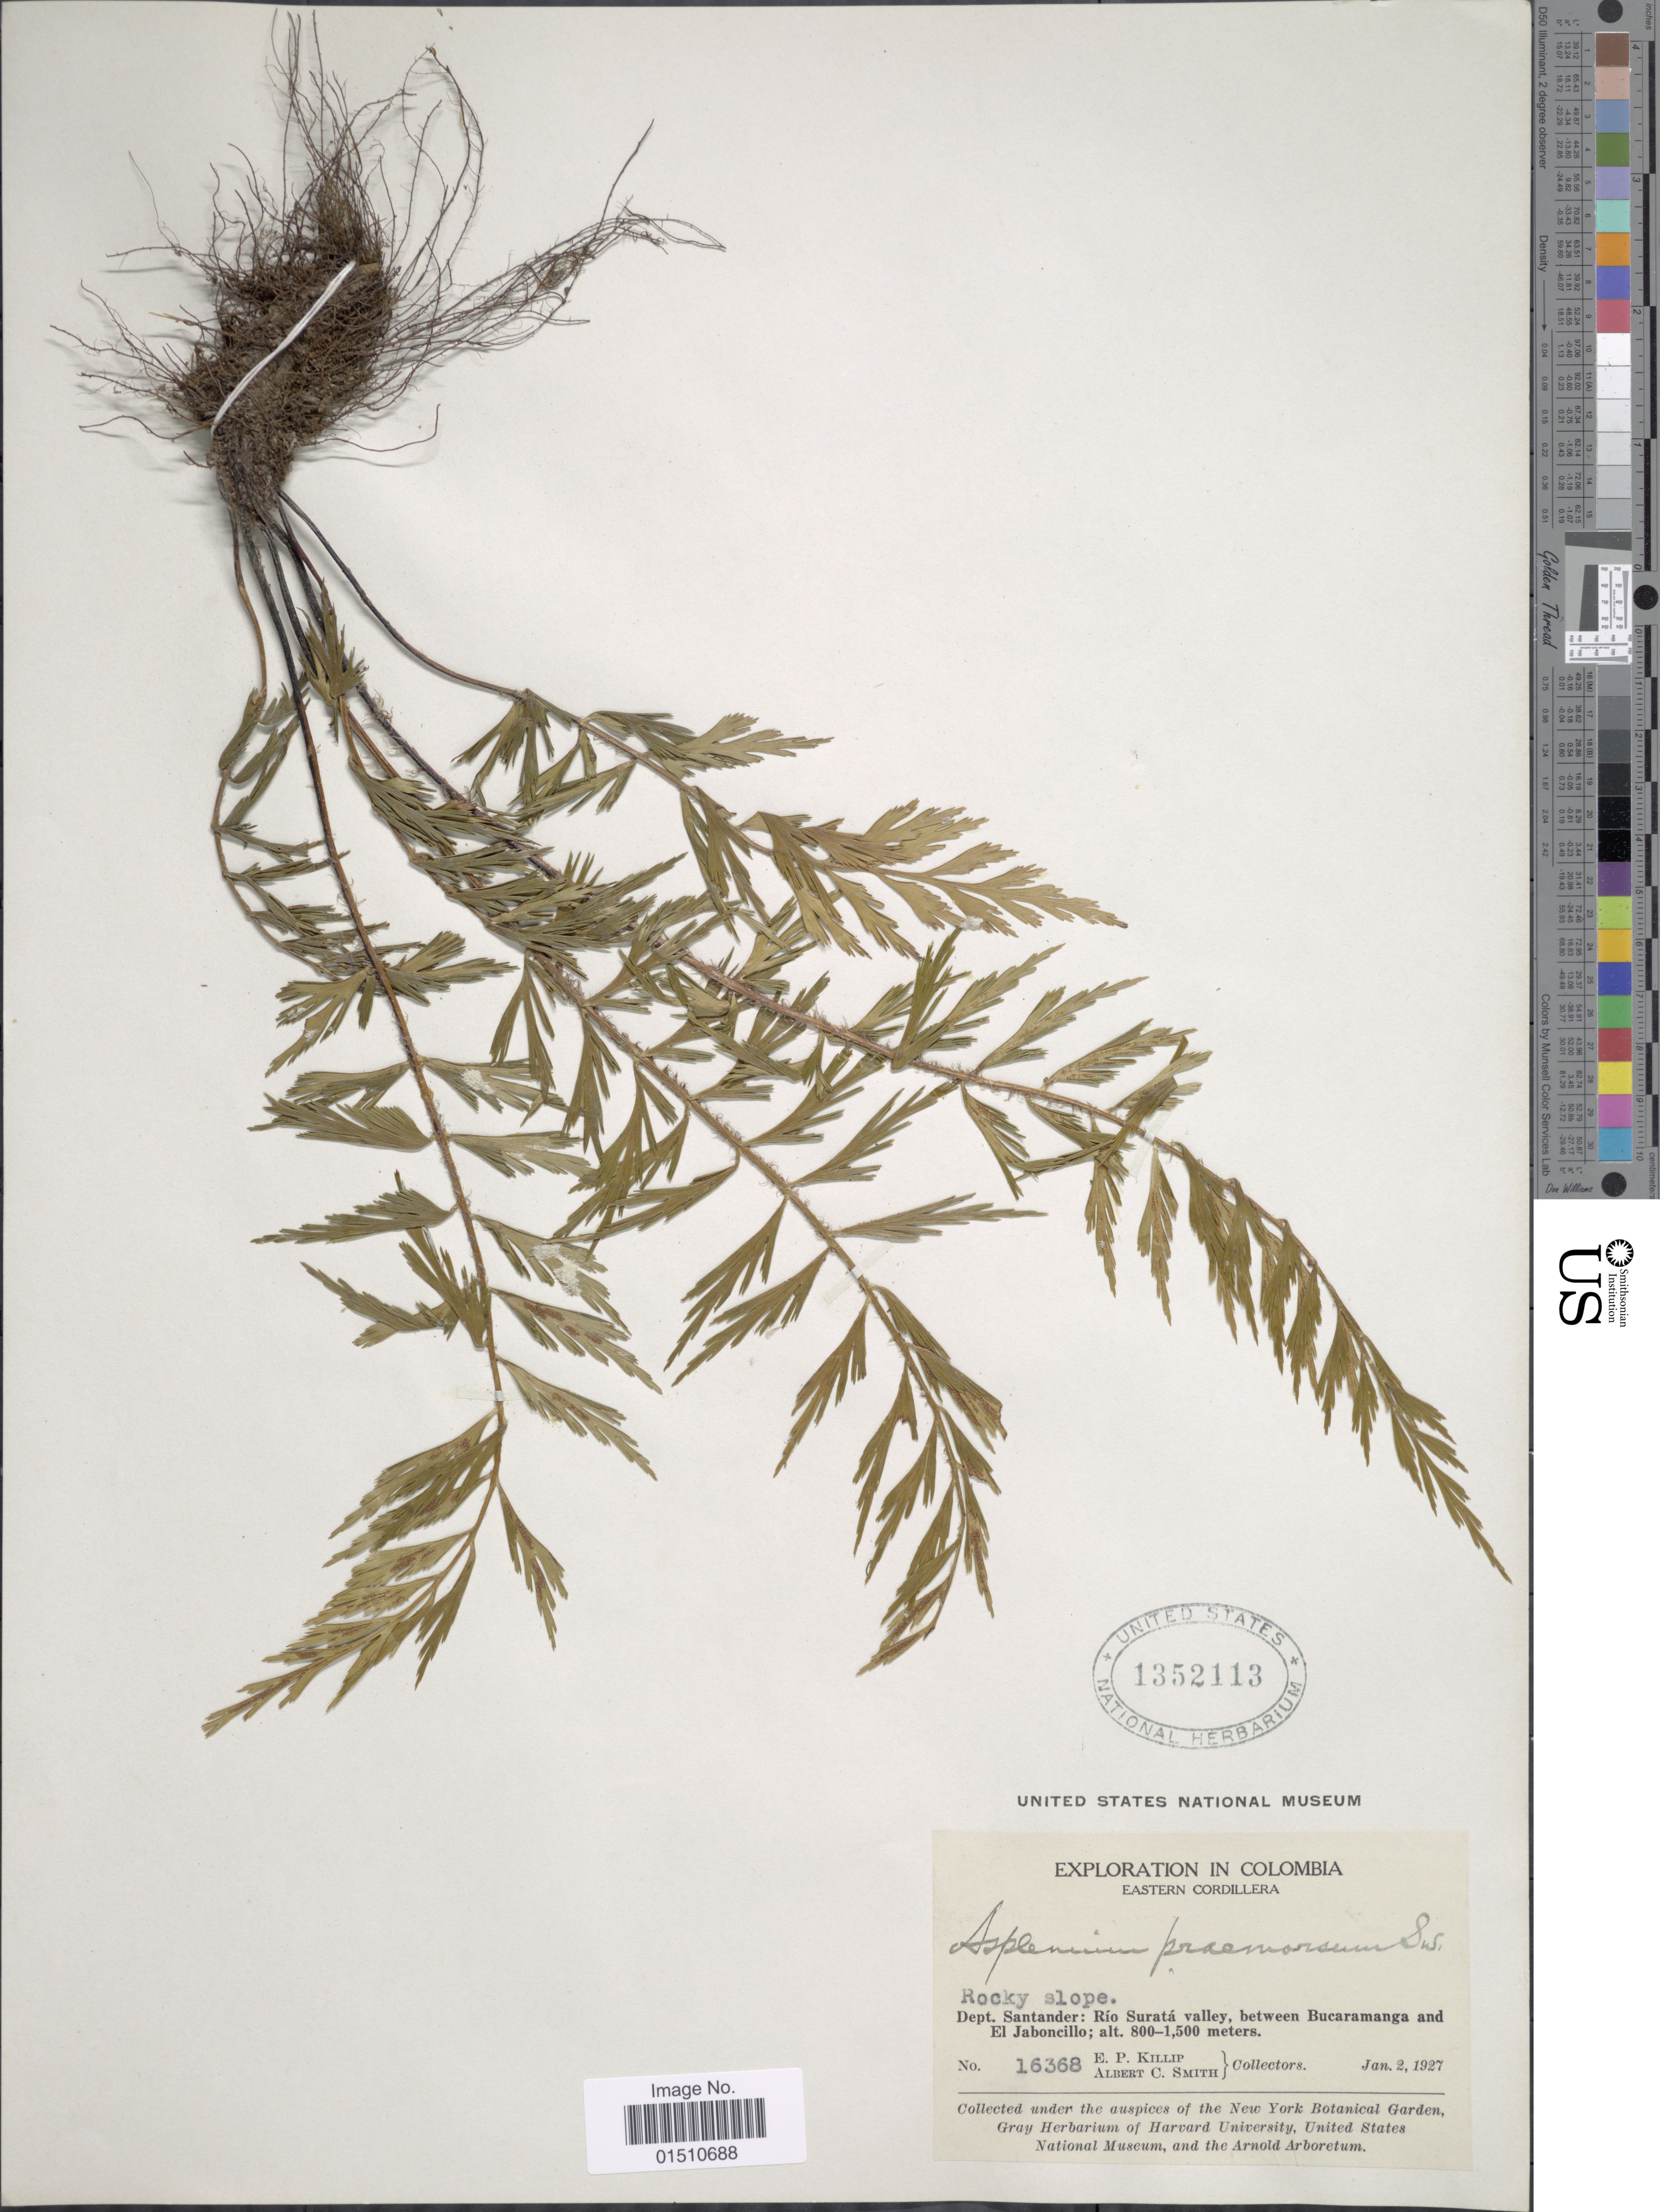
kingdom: Plantae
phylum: Tracheophyta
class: Polypodiopsida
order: Polypodiales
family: Aspleniaceae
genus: Asplenium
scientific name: Asplenium dimidiatum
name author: Sw.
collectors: E. P. Killip & A. C. Smith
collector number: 16368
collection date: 1927-01-02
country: Colombia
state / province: Santander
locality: Colombia, Eastern Cordillera Dept. Santander: Rio Surata valley, between Bucaramanga and El Jaboncillo.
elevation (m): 800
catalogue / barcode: US 1352113